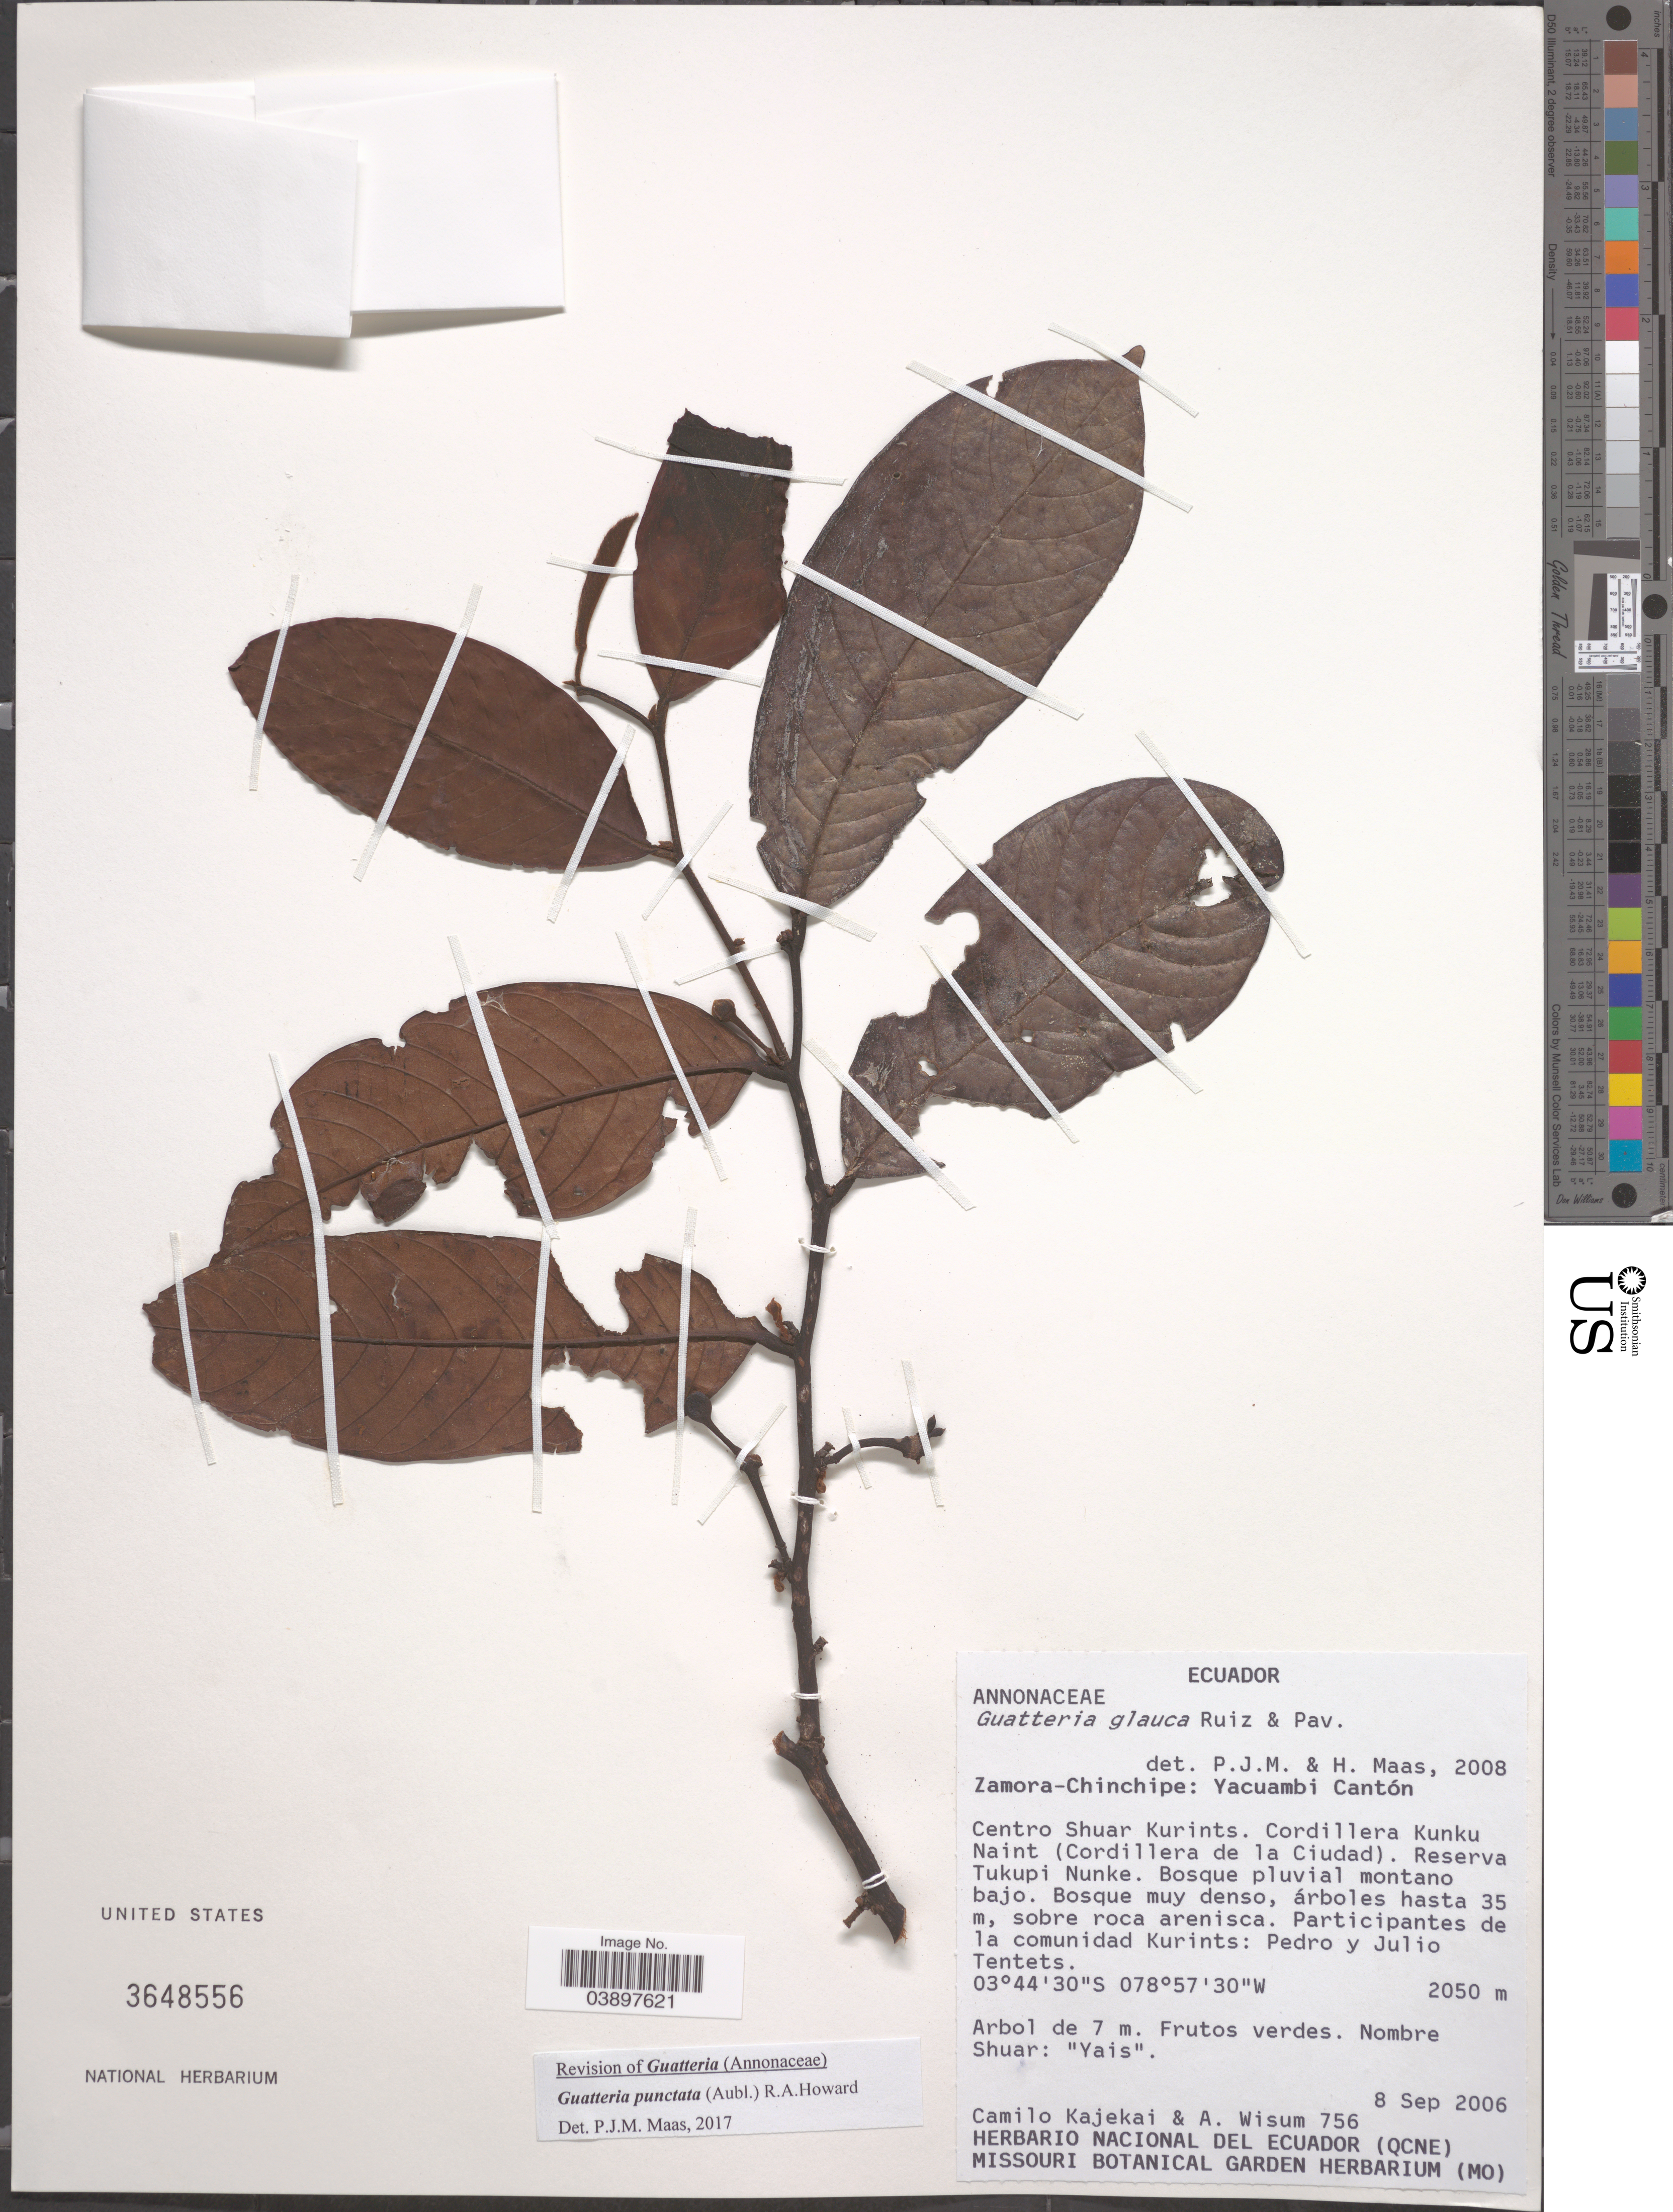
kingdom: Plantae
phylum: Tracheophyta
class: Magnoliopsida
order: Magnoliales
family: Annonaceae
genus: Guatteria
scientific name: Guatteria punctata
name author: (Aubl.) R.A. Howard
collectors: C. Kajekai, A. Wisum, P. Tentets & J. Tentets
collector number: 756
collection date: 2006-09-08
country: Ecuador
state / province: Zamora-Chinchipe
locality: Yacuambi Cantón. Centro Shuar Kurints. Cordillera Kunku Naint (Cordillera de la Ciudad). Reserva Tukupi Nunke.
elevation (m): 2050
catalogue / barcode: US 3648556